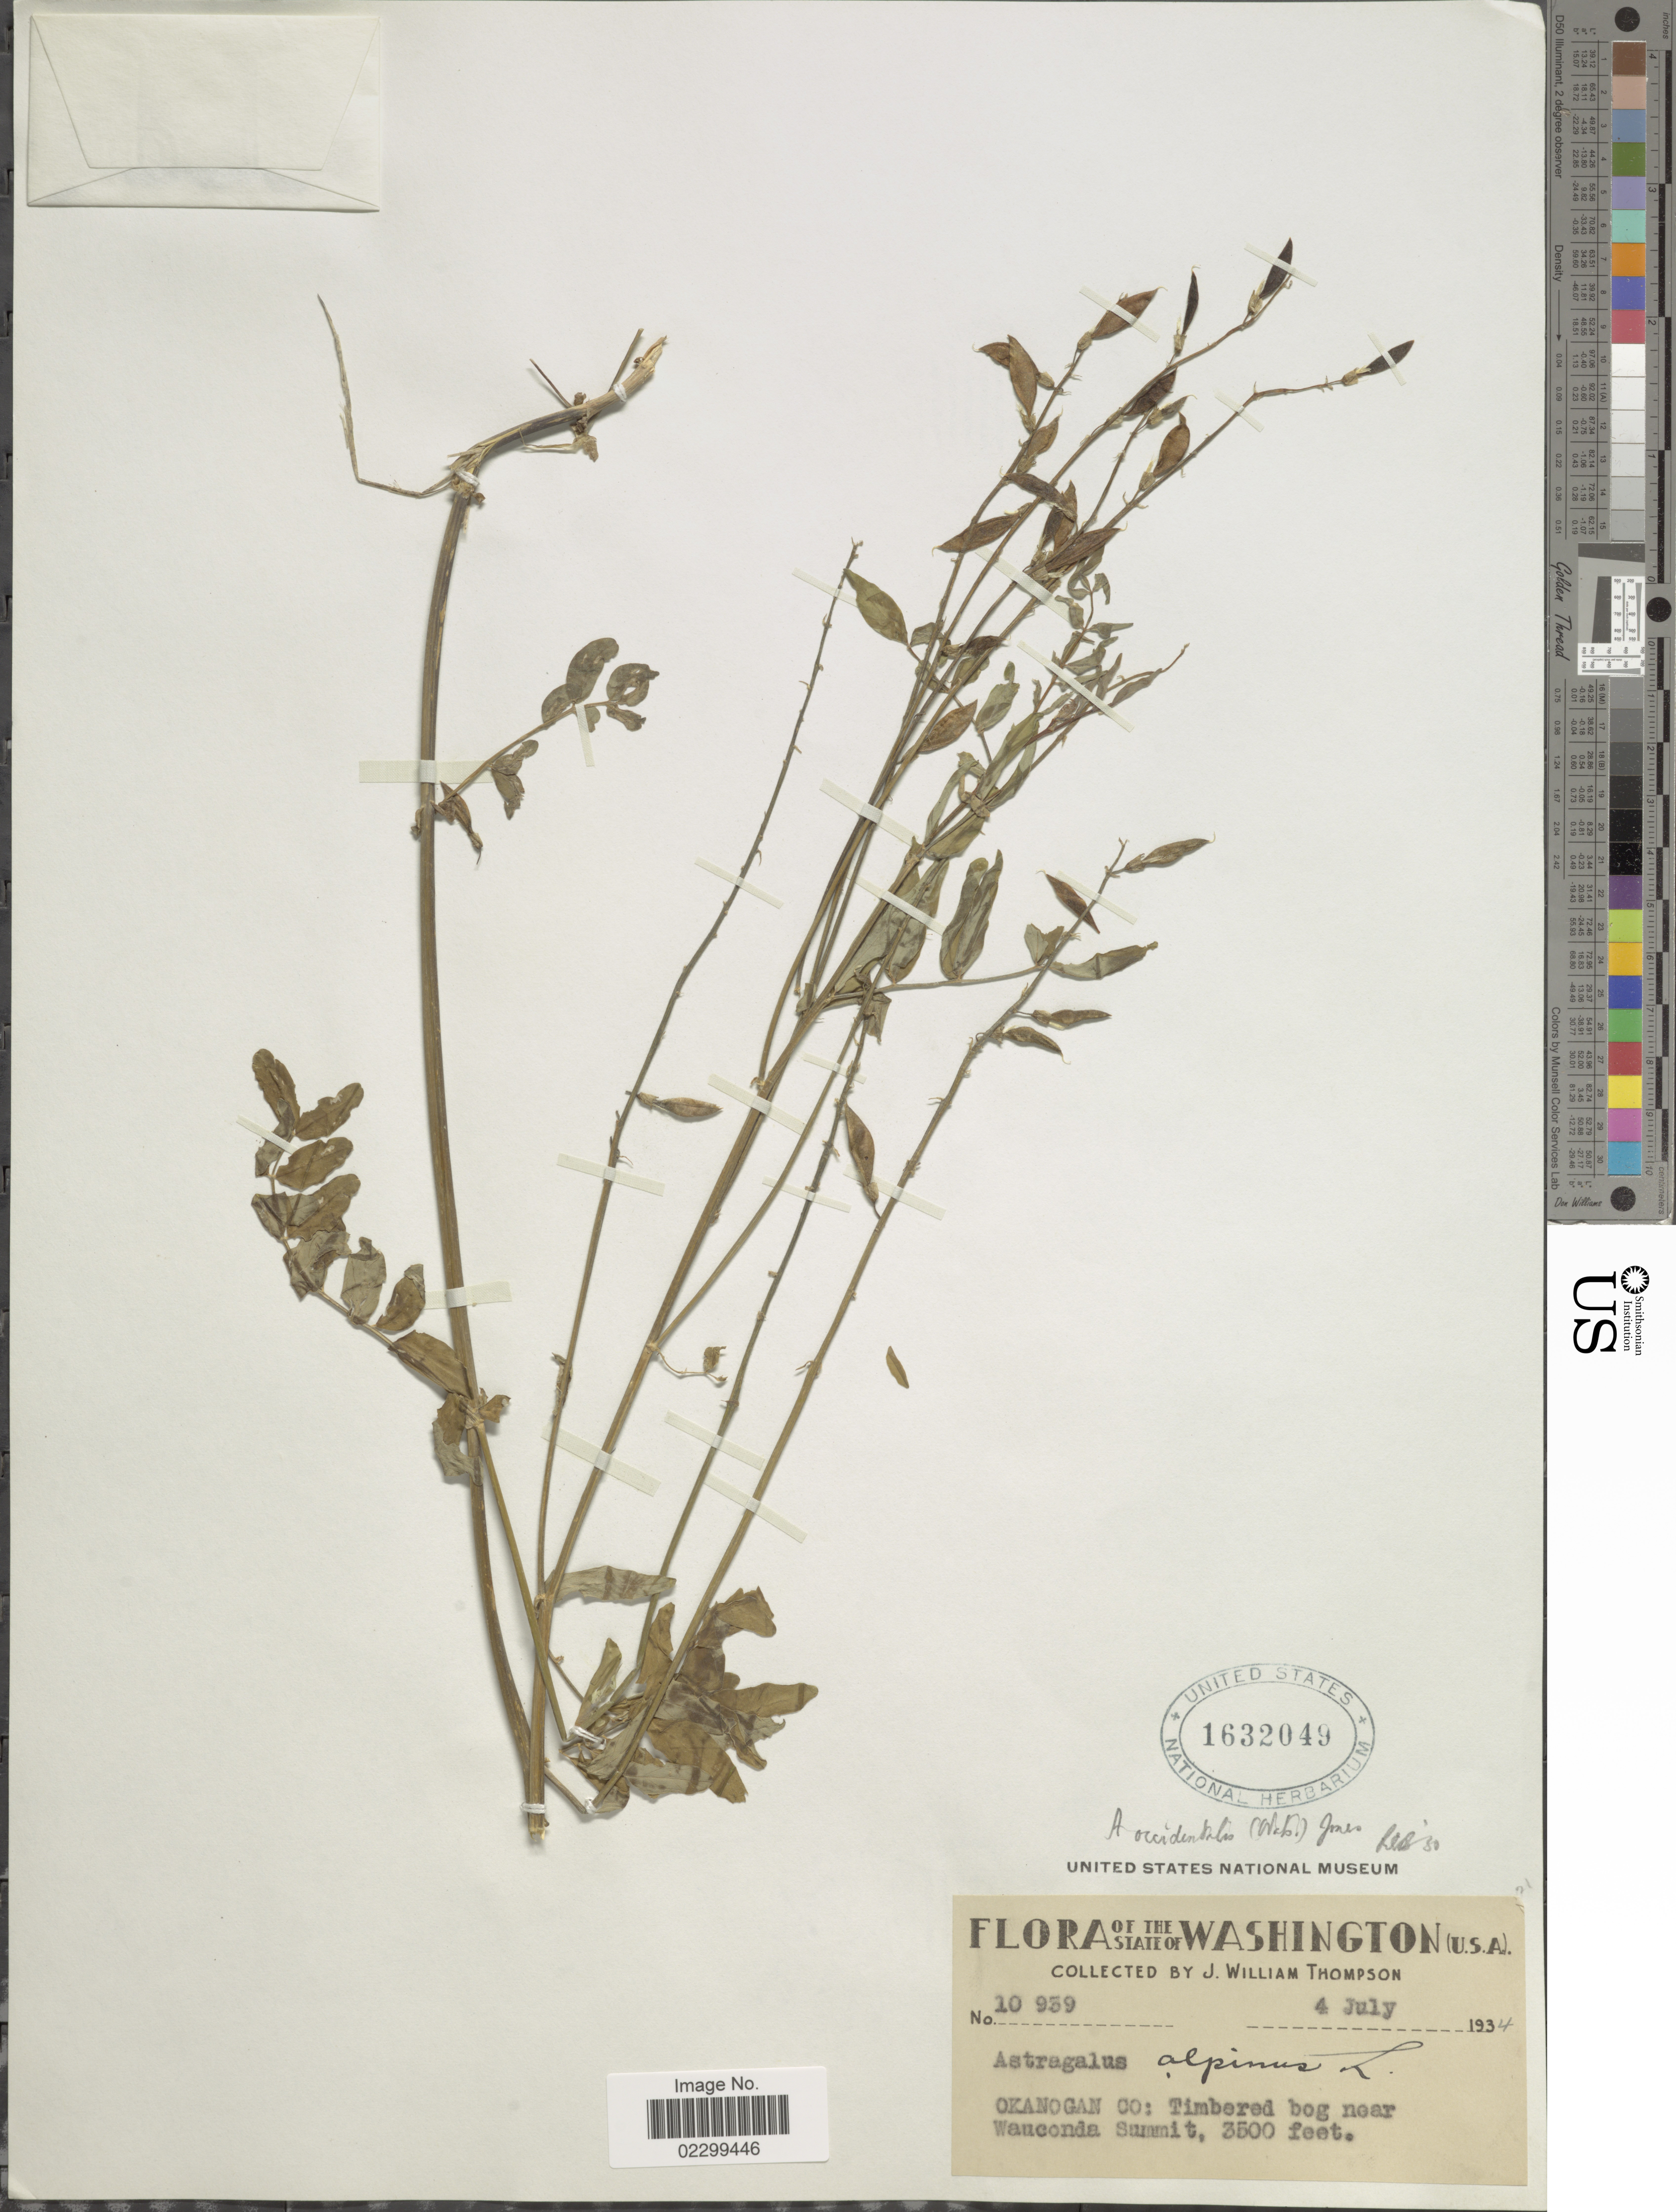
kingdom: Plantae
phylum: Tracheophyta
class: Magnoliopsida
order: Fabales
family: Fabaceae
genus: Astragalus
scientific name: Astragalus occidentalis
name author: (S. Watson) M.E. Jones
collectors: J. W. Thompson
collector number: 10939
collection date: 1934-07-04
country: United States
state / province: Washington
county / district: Okanogan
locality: Okanogan Co: Timbered bog near Wanconda Summit.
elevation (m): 1067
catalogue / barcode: US 1632049